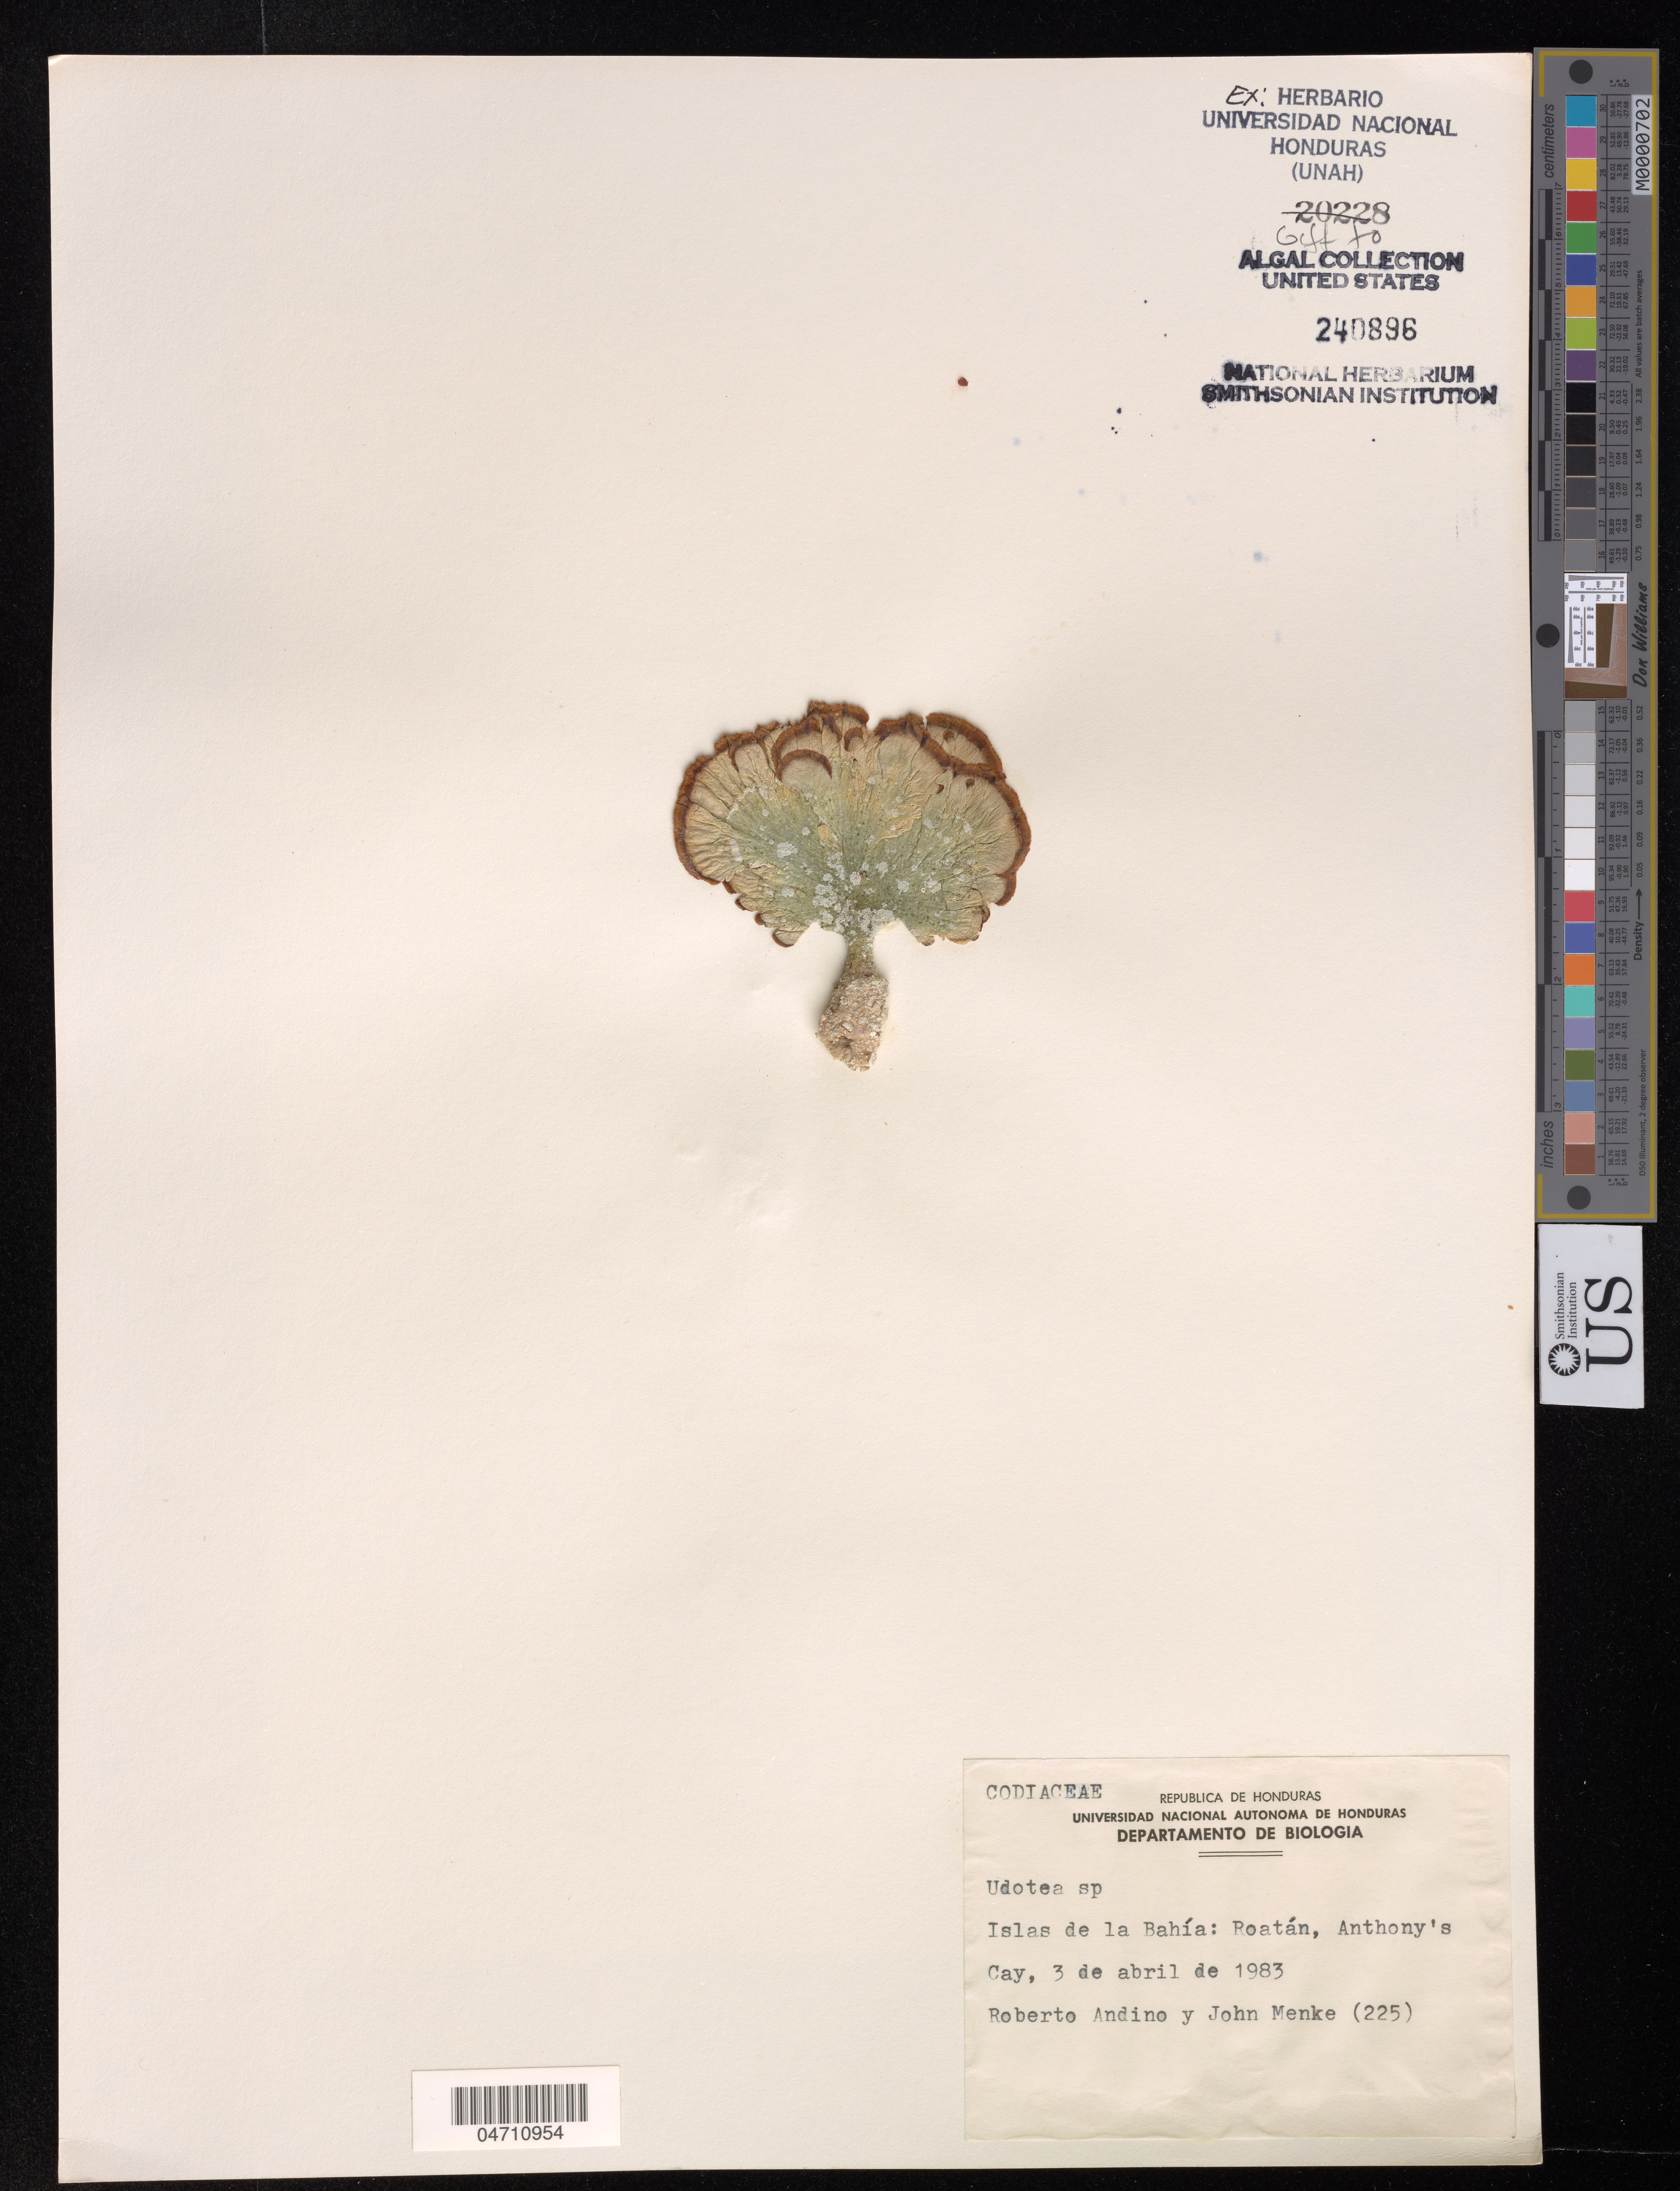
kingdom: Plantae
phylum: Chlorophyta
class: Ulvophyceae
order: Bryopsidales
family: Udoteaceae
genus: Udotea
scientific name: Udotea sp.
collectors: R. Andino & J. Menke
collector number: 225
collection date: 1983-04-03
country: Brazil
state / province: Bahia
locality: Islas de la Bahía: Roatán, Anthony's Cay.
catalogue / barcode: US 240896